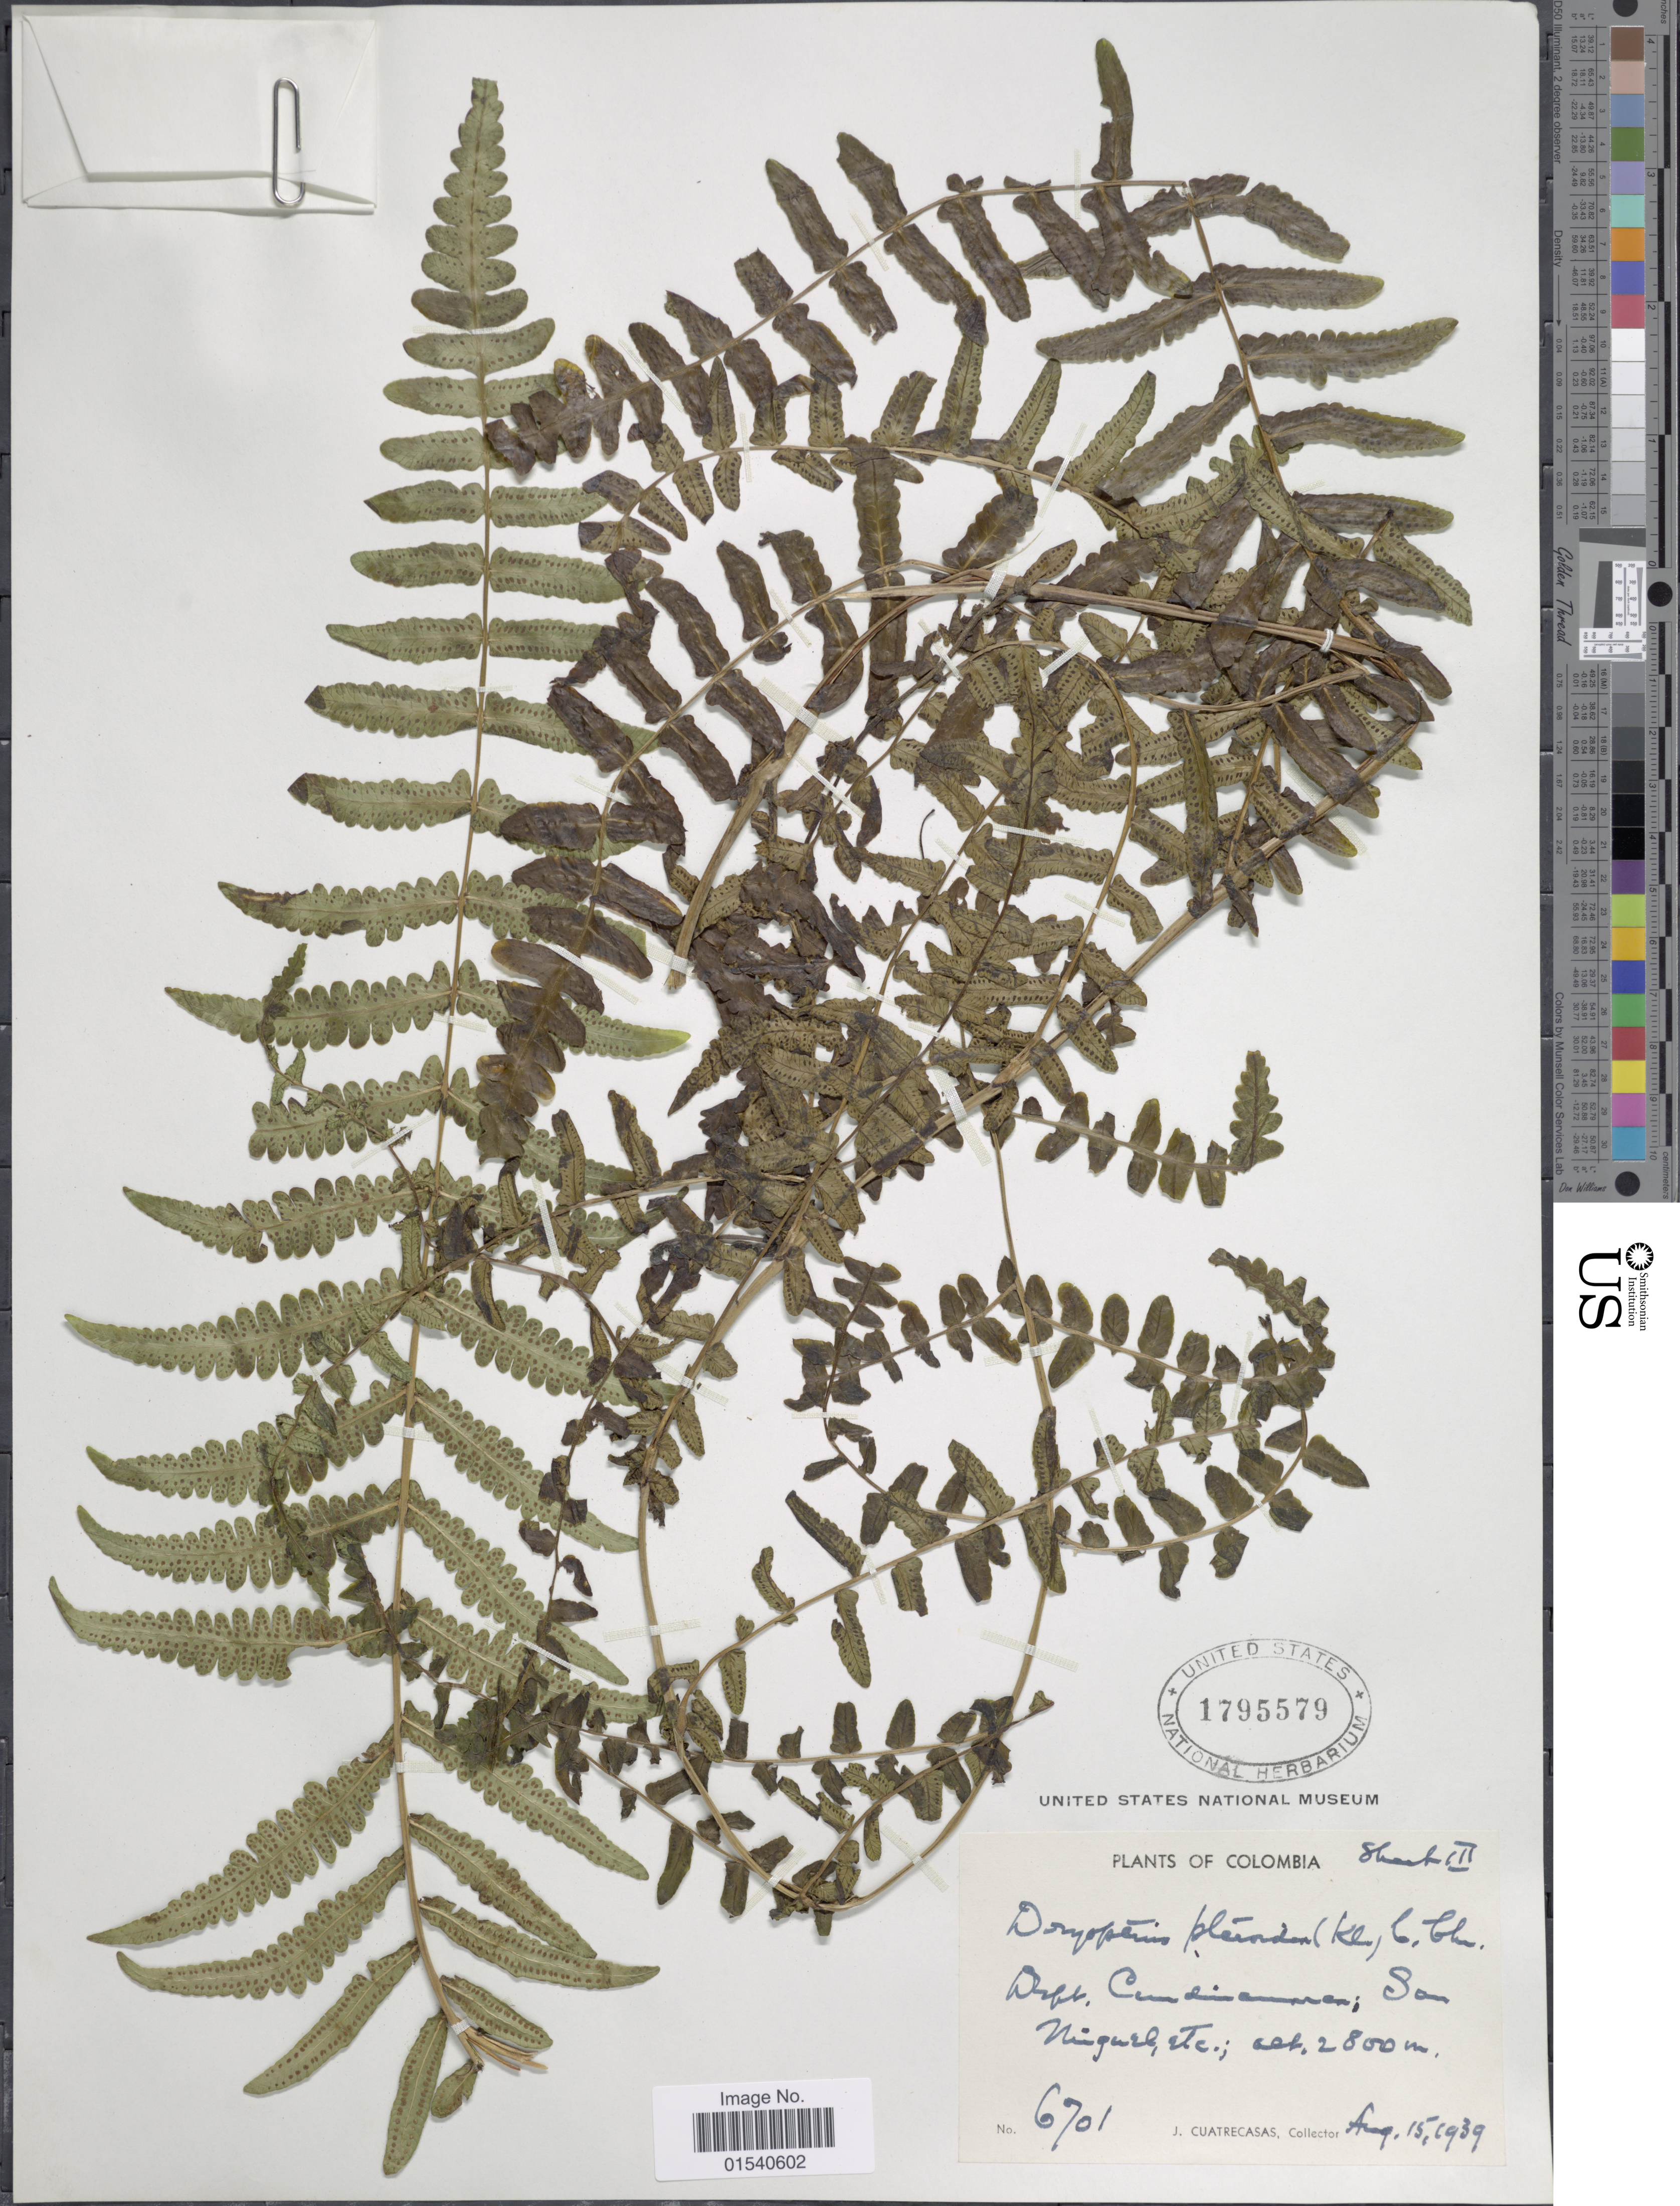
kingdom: Plantae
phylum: Tracheophyta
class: Polypodiopsida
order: Polypodiales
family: Thelypteridaceae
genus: Amauropelta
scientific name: Amauropelta pteroidea (Klotzsch) comb. nov., ined 2015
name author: (Klotzsch)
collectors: J. Cuatrecasas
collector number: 6701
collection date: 1939-08-15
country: Colombia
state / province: Cundinamarca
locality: Dep. Cundinamarca: San Miguel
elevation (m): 2800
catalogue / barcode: US 1795579